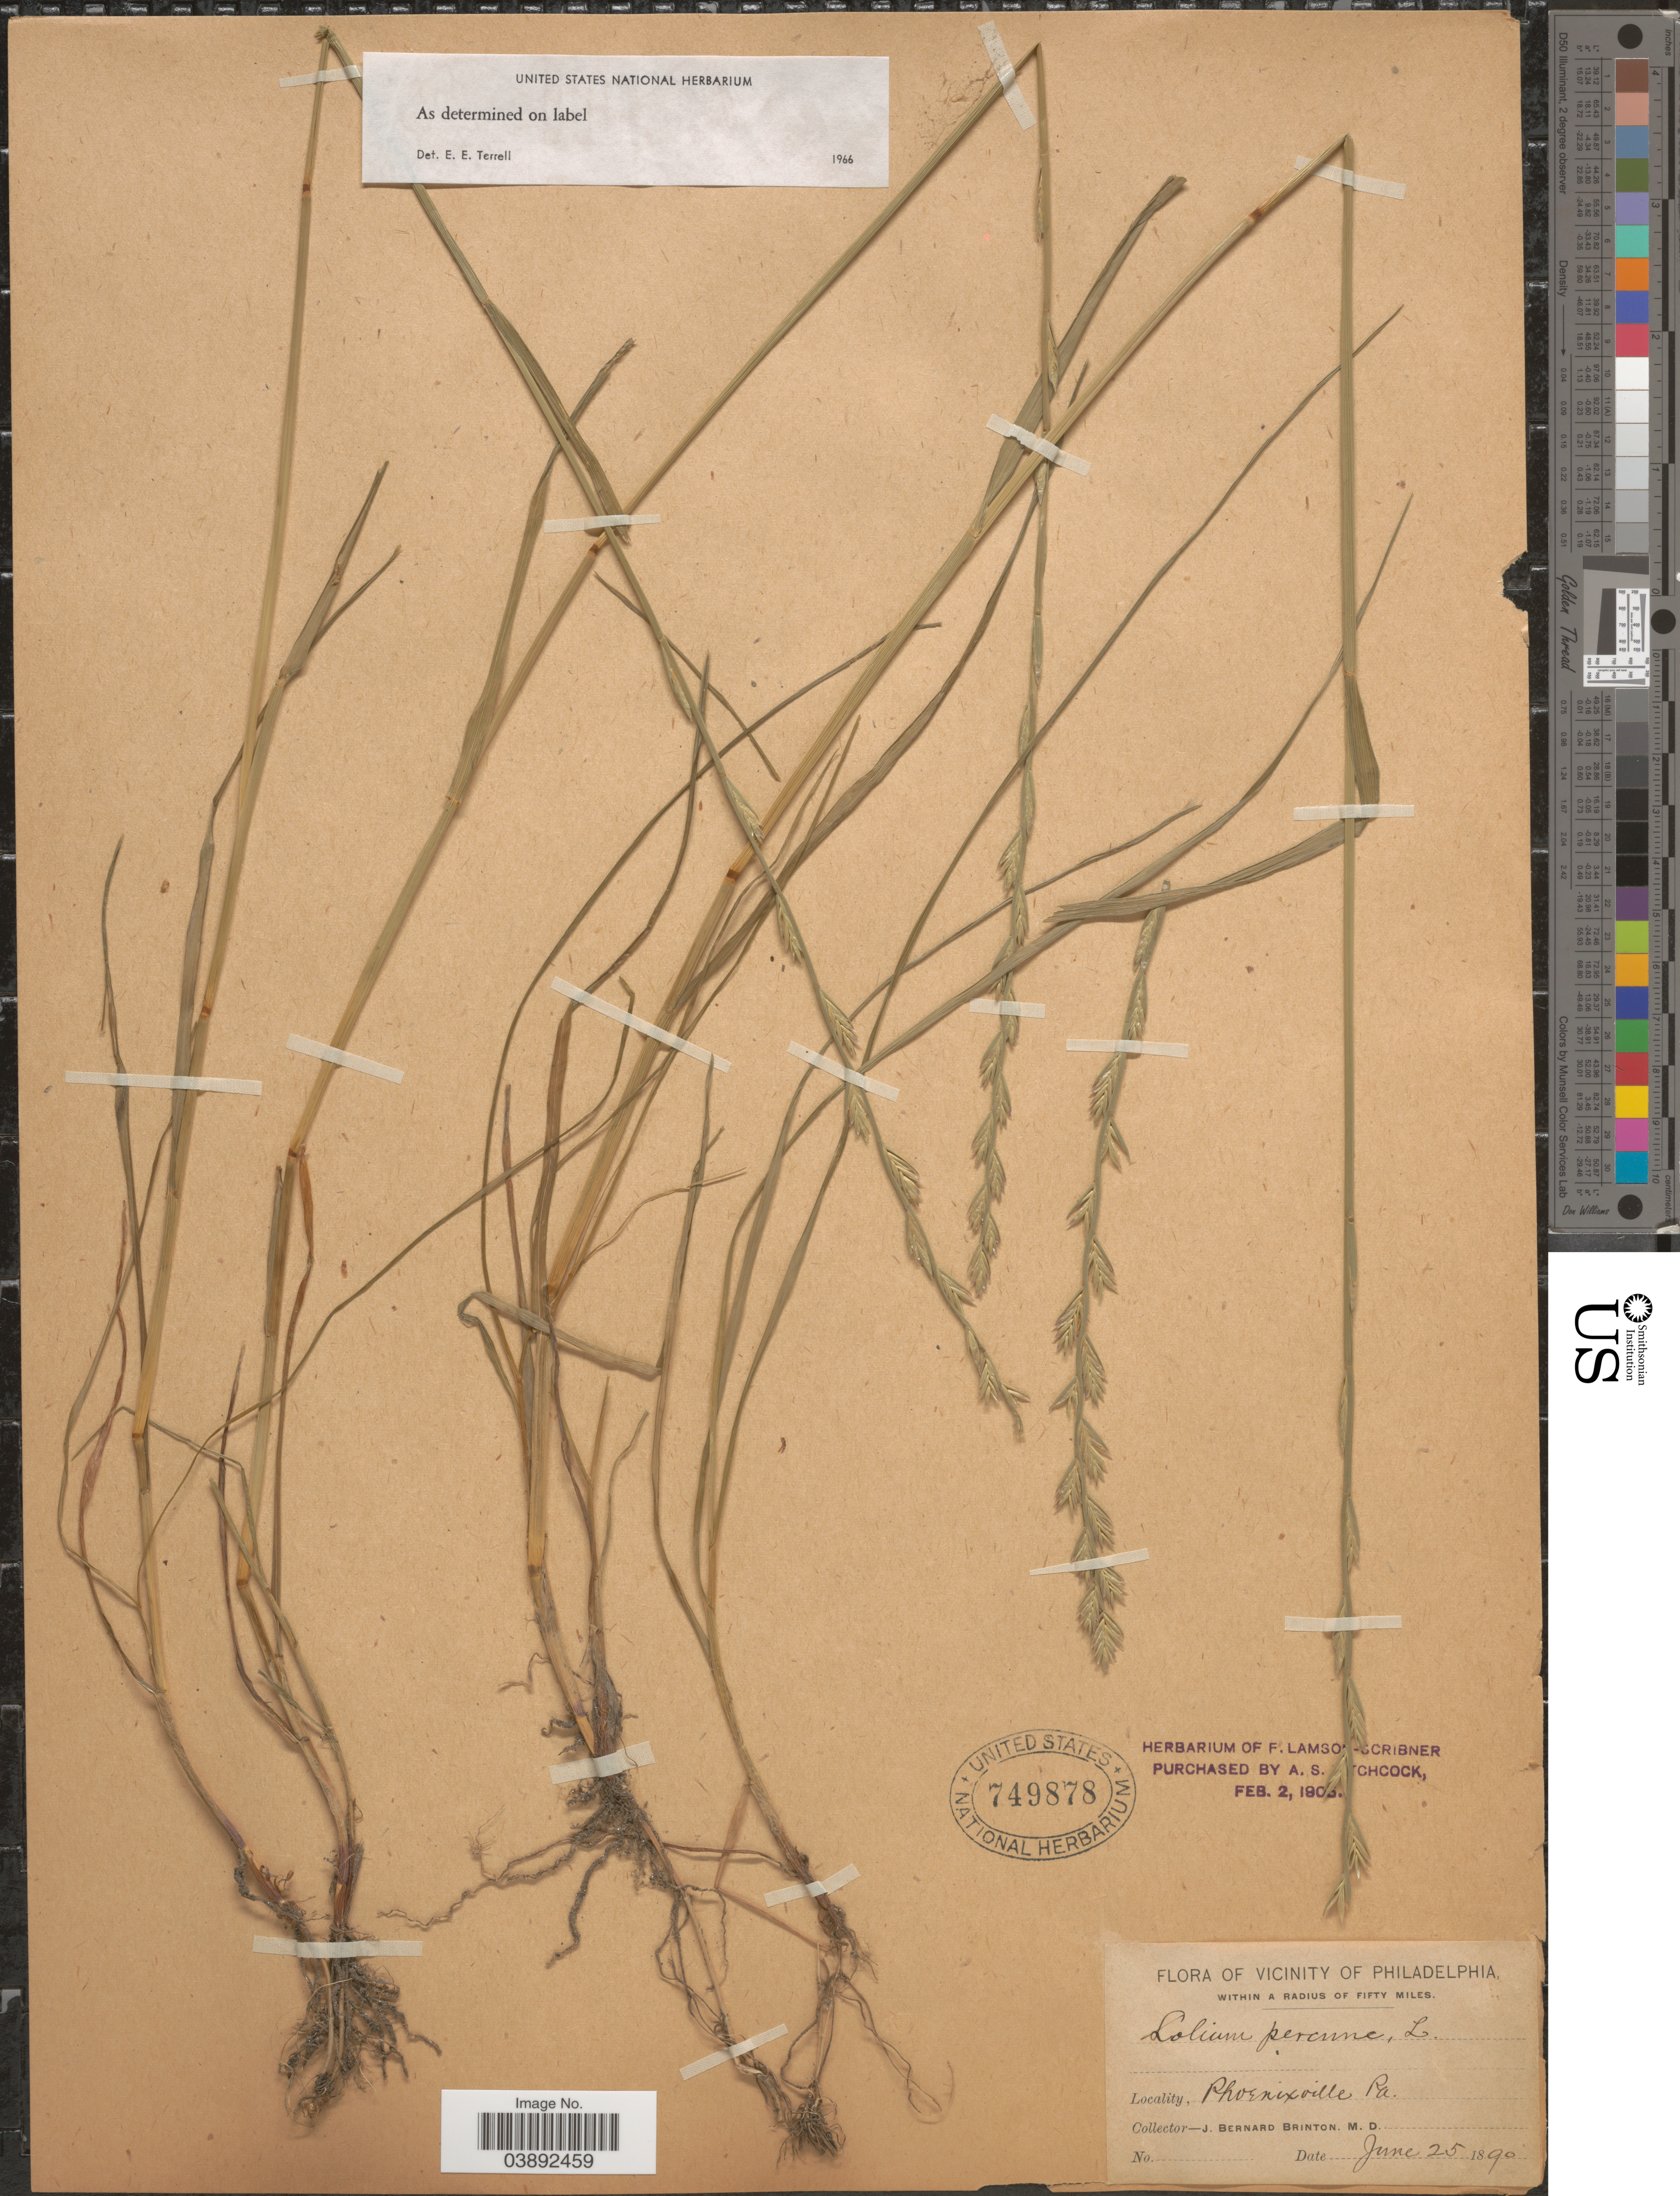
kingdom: Plantae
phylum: Tracheophyta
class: Liliopsida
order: Poales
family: Poaceae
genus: Lolium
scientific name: Lolium perenne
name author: L.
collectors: J. Brinton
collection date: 1890-06-25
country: United States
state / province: Pennsylvania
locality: Vicinity of Philadelphia, within a radius of fifty miles. Phoenixville.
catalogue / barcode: US 749878